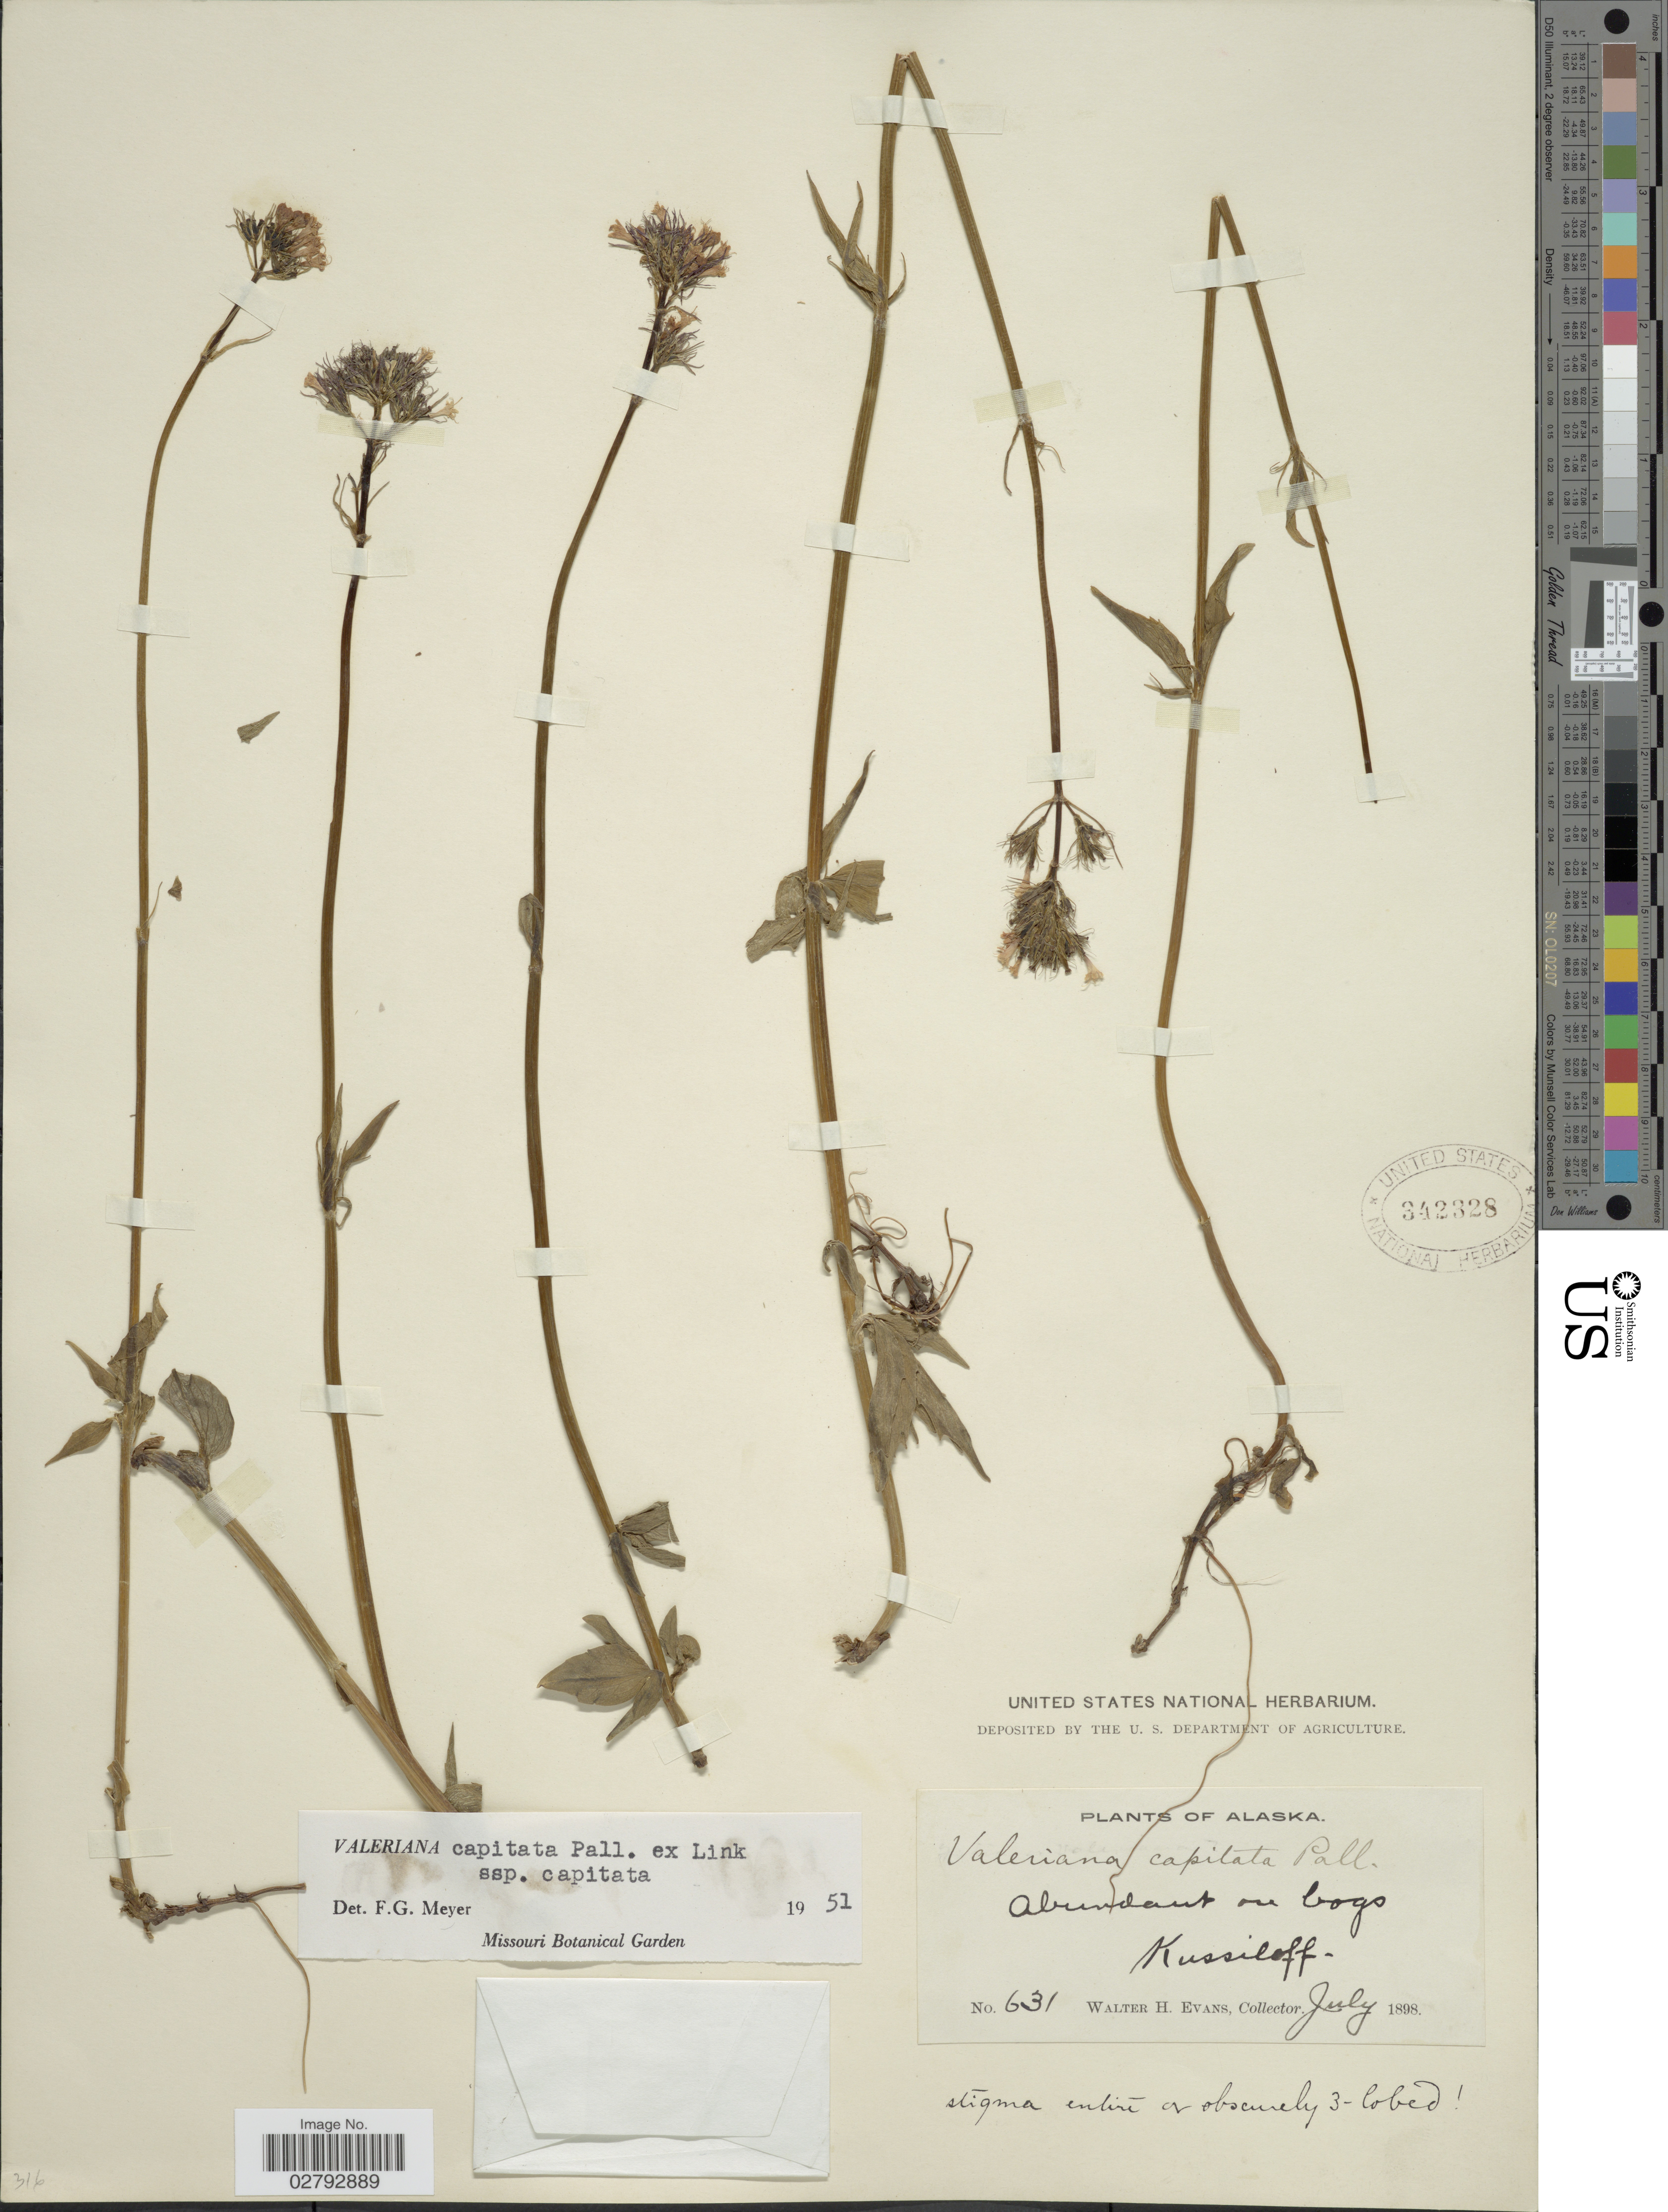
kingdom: Plantae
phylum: Tracheophyta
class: Magnoliopsida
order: Dipsacales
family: Caprifoliaceae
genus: Valeriana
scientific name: Valeriana capitata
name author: Link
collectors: W. H. Evans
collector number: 631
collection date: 1898-07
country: United States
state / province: Alaska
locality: Abundant on bogs Kussiloff.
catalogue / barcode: US 342328